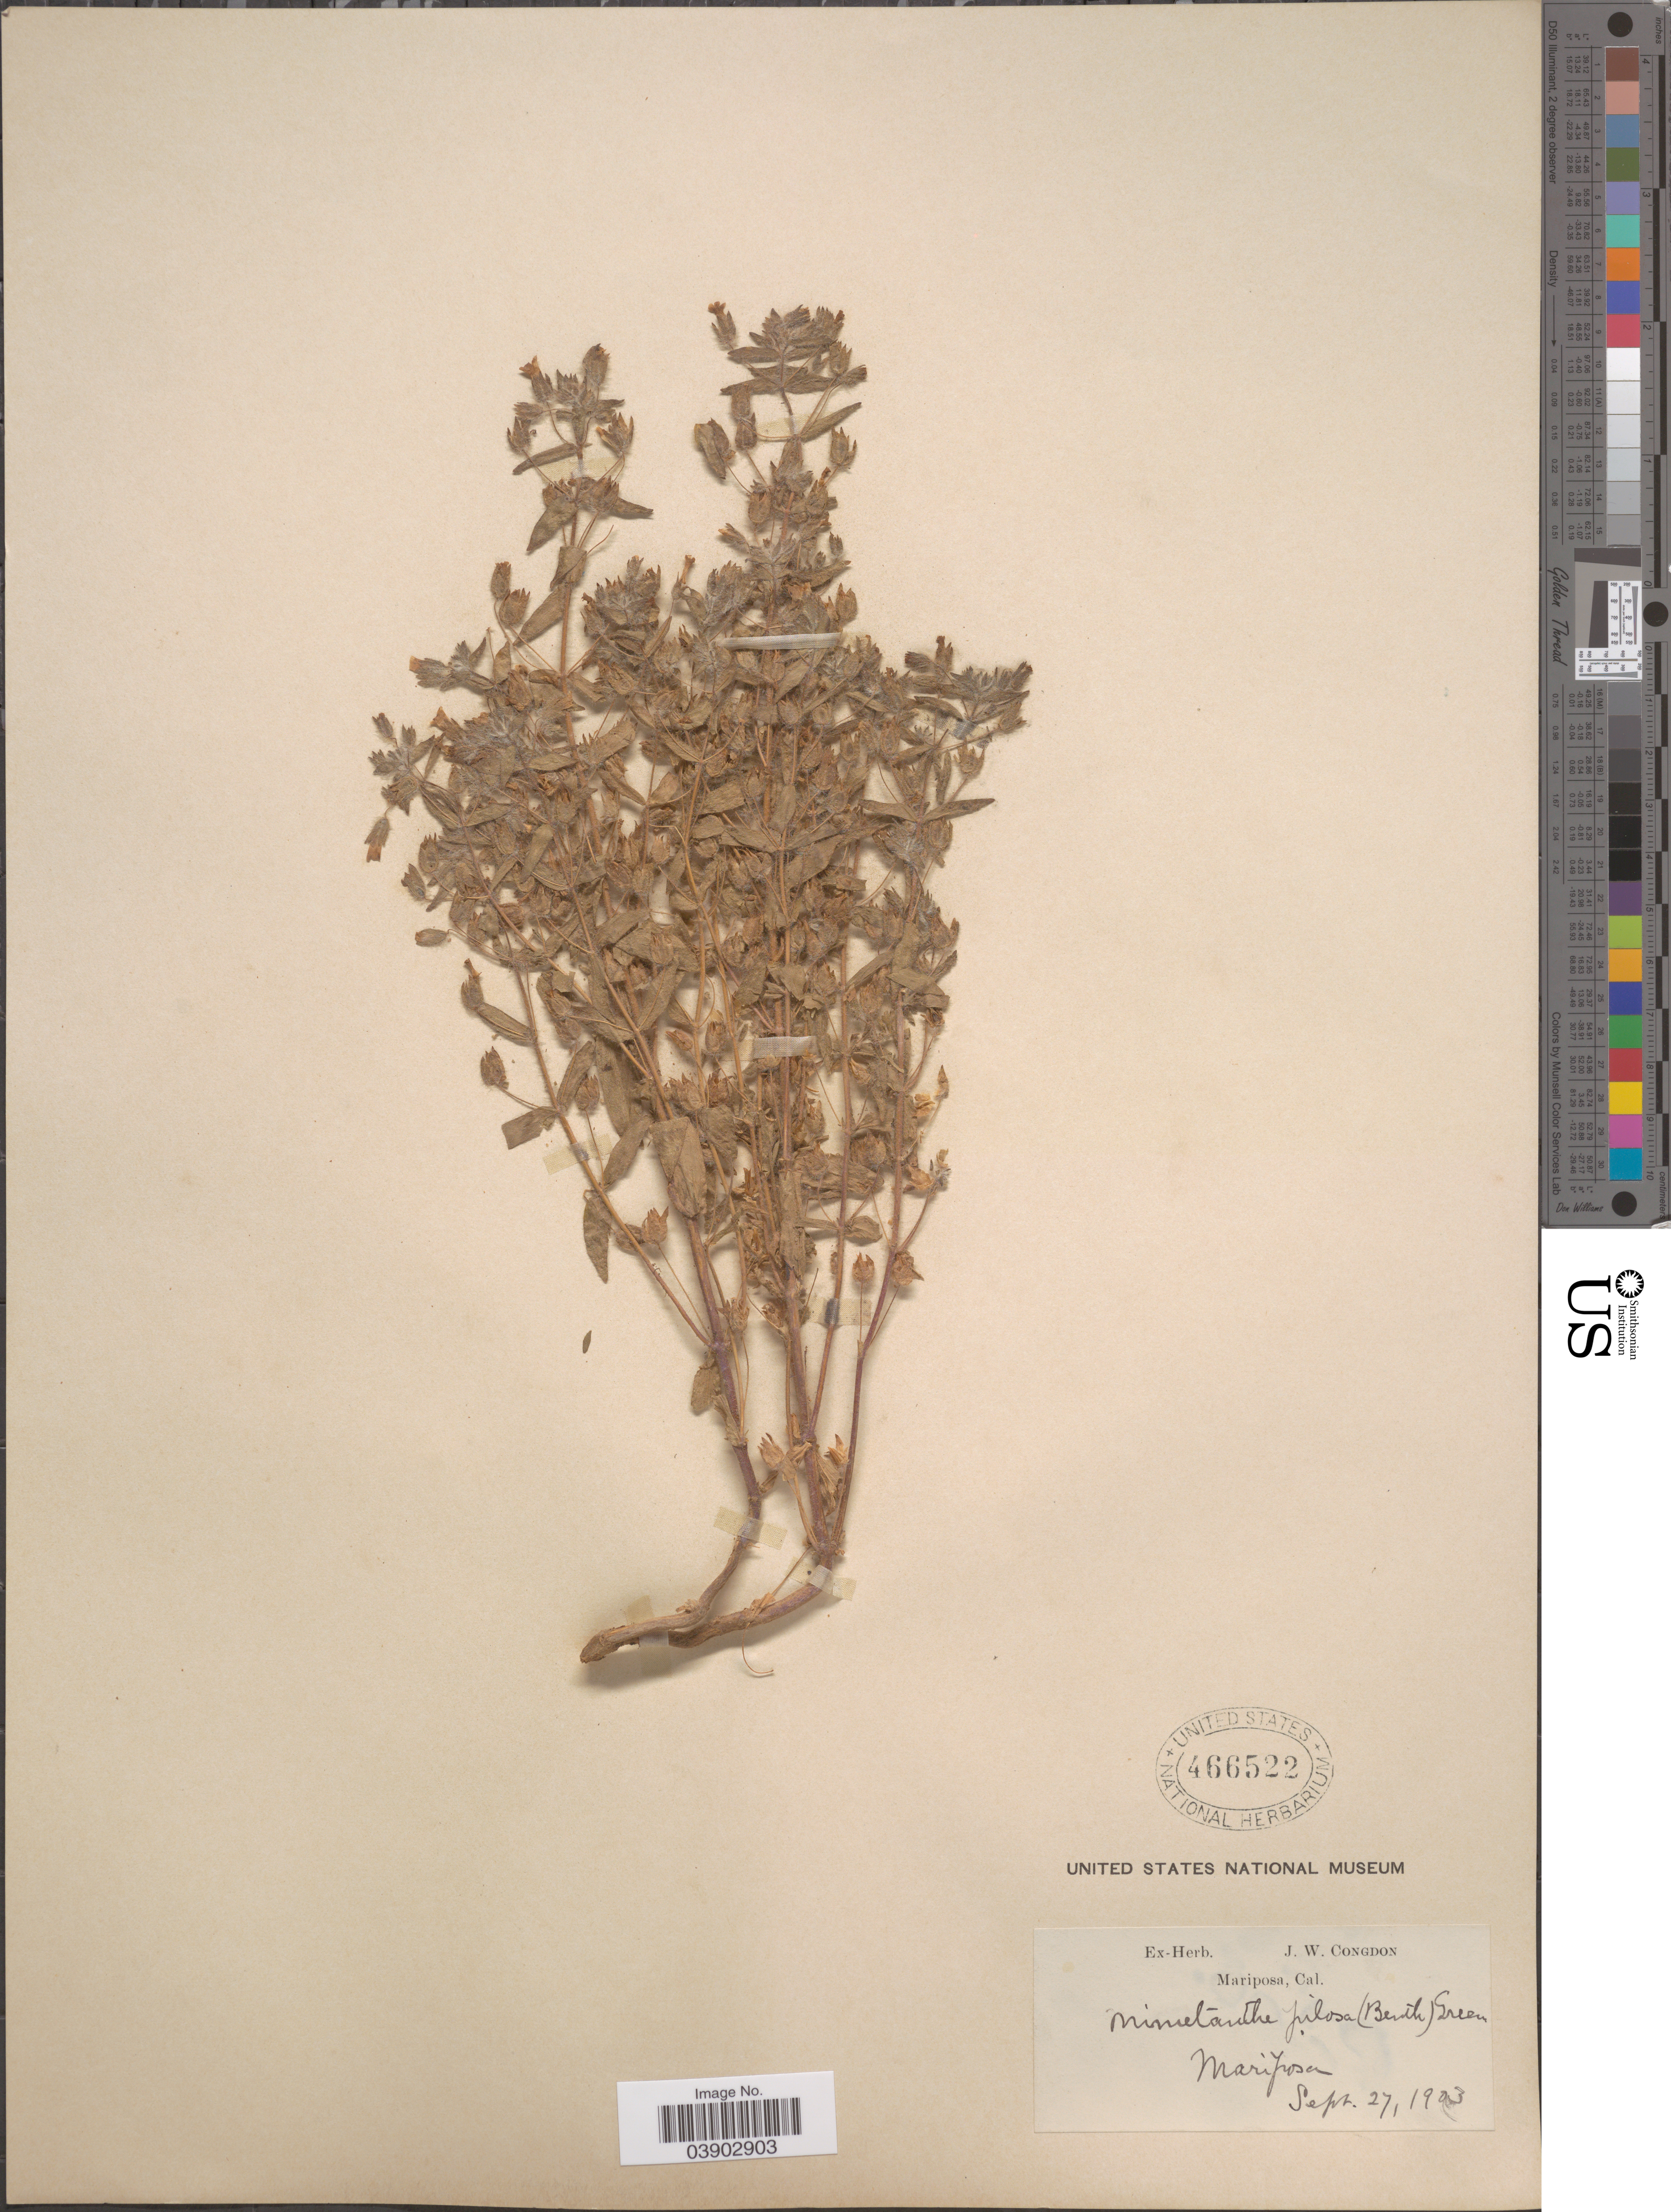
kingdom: Plantae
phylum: Tracheophyta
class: Magnoliopsida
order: Lamiales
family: Phrymaceae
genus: Mimetanthe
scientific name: Mimetanthe pilosa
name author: (Benth.) Greene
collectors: ex herb. J. W. Congdon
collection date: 1903-09-27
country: United States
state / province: California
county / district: Mariposa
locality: Mariposa.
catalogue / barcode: US 466522